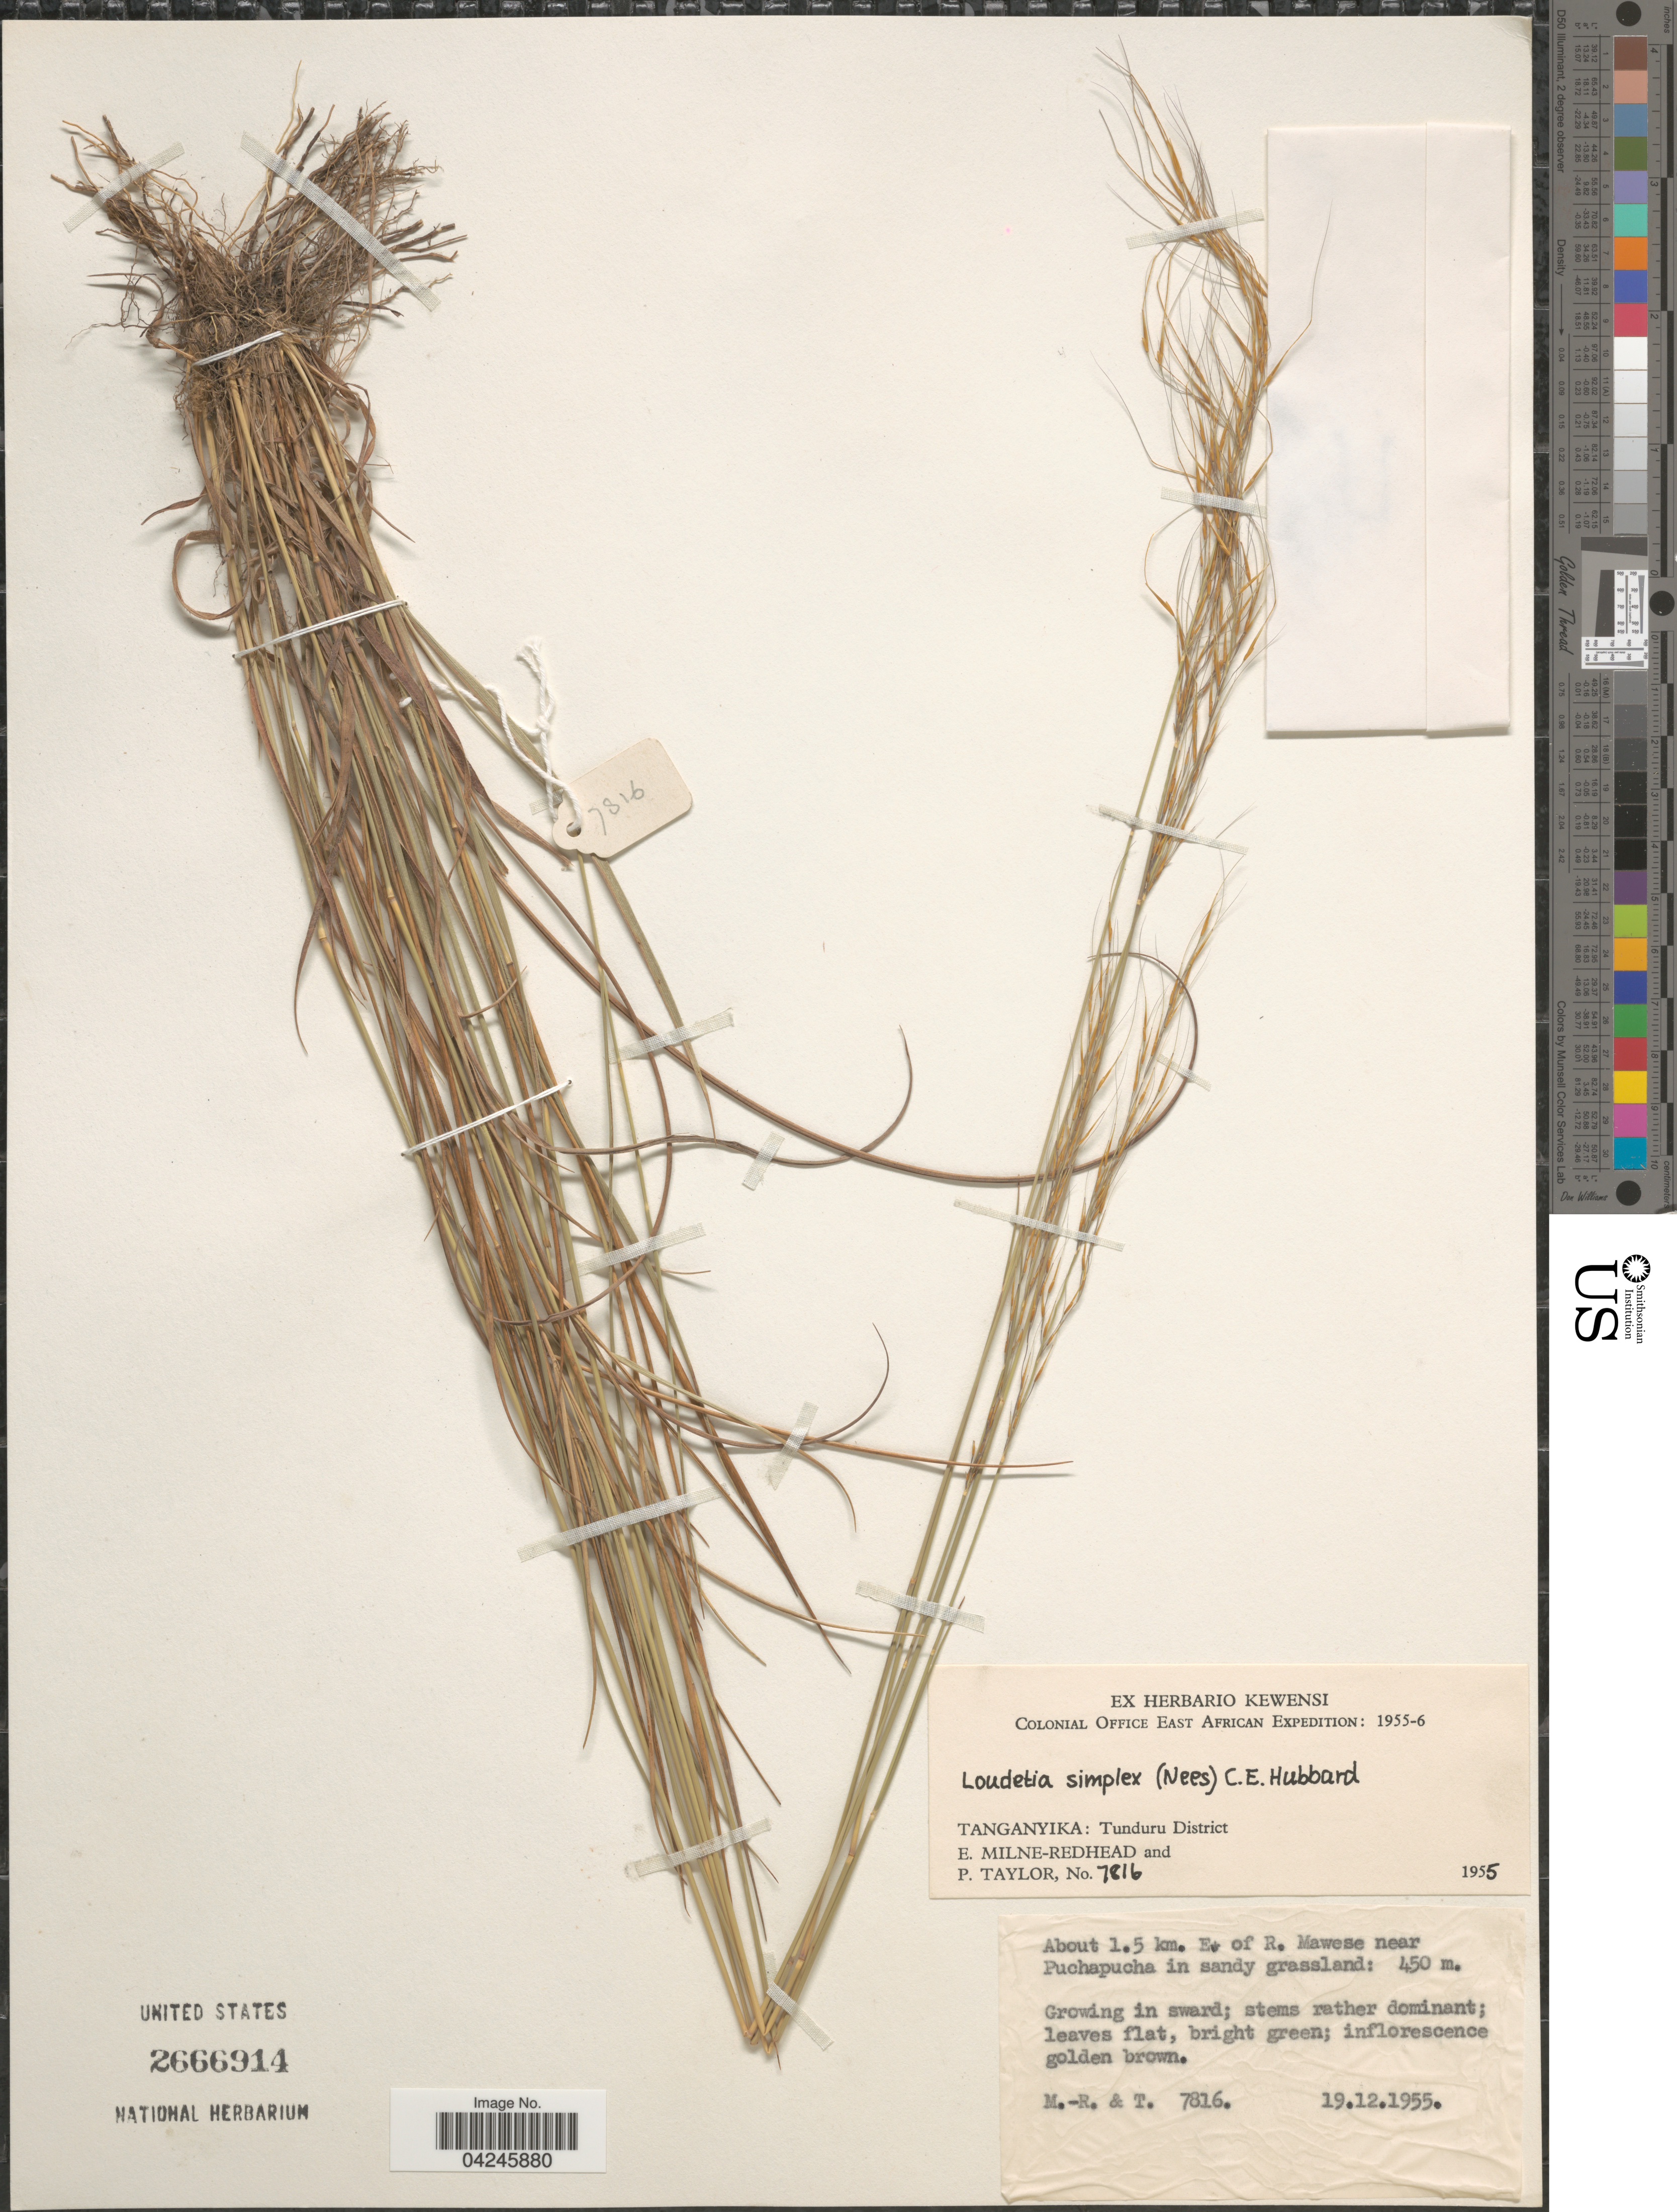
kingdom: Plantae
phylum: Tracheophyta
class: Liliopsida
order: Poales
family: Poaceae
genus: Loudetia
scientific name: Loudetia simplex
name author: (Nees) C.E. Hubb.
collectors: E. W. Milne-Redhead & P. Tayor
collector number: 7816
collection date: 1955-12-19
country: Tanzania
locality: Colonial Office East African Expedition: 1955-6. Tanganyika: Tunduru District. About 1.5 km. E. of R. Mawese near Puchapucha in sandy grassland.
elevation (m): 450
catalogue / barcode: US 2666914